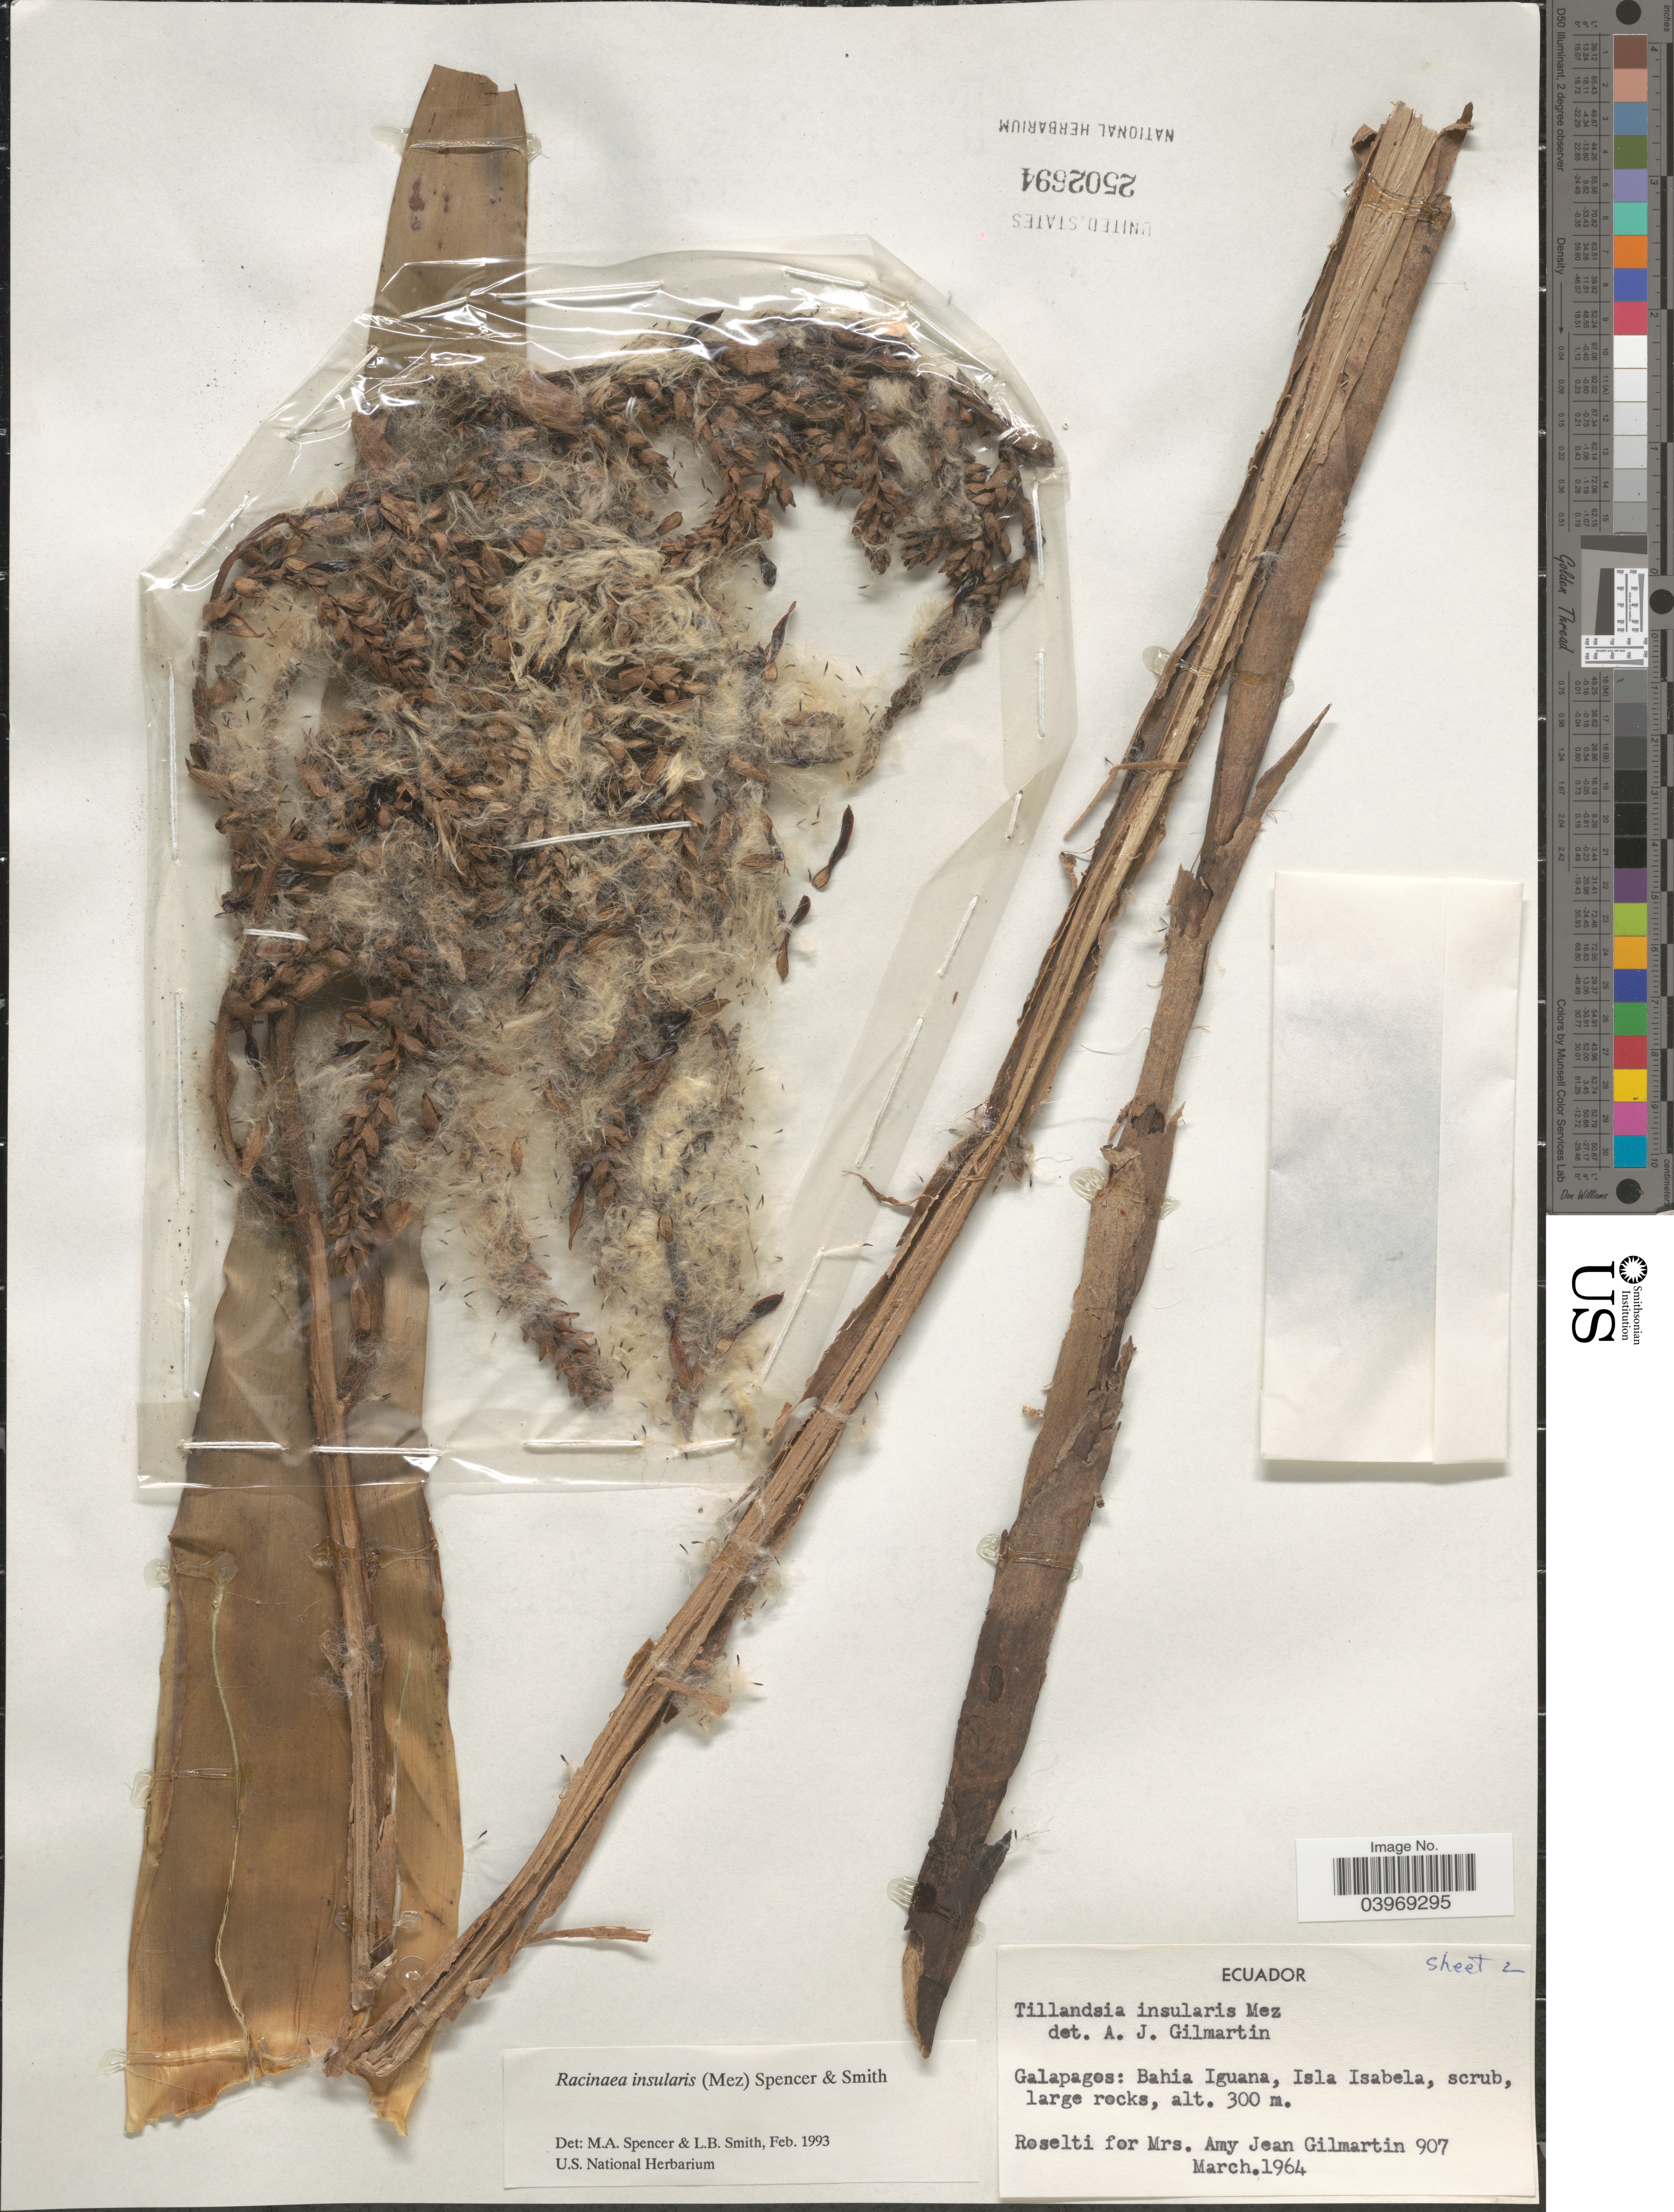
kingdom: Plantae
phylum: Tracheophyta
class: Liliopsida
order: Poales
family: Bromeliaceae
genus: Racinaea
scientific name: Racinaea insularis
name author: (Mez) M.A. Spencer & L.B. Sm.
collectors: Roselti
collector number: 907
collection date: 1964-03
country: Ecuador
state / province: Colón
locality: Galapagos: Bahia Iguana, Isla Isabela.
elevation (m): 300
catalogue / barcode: US 2502694